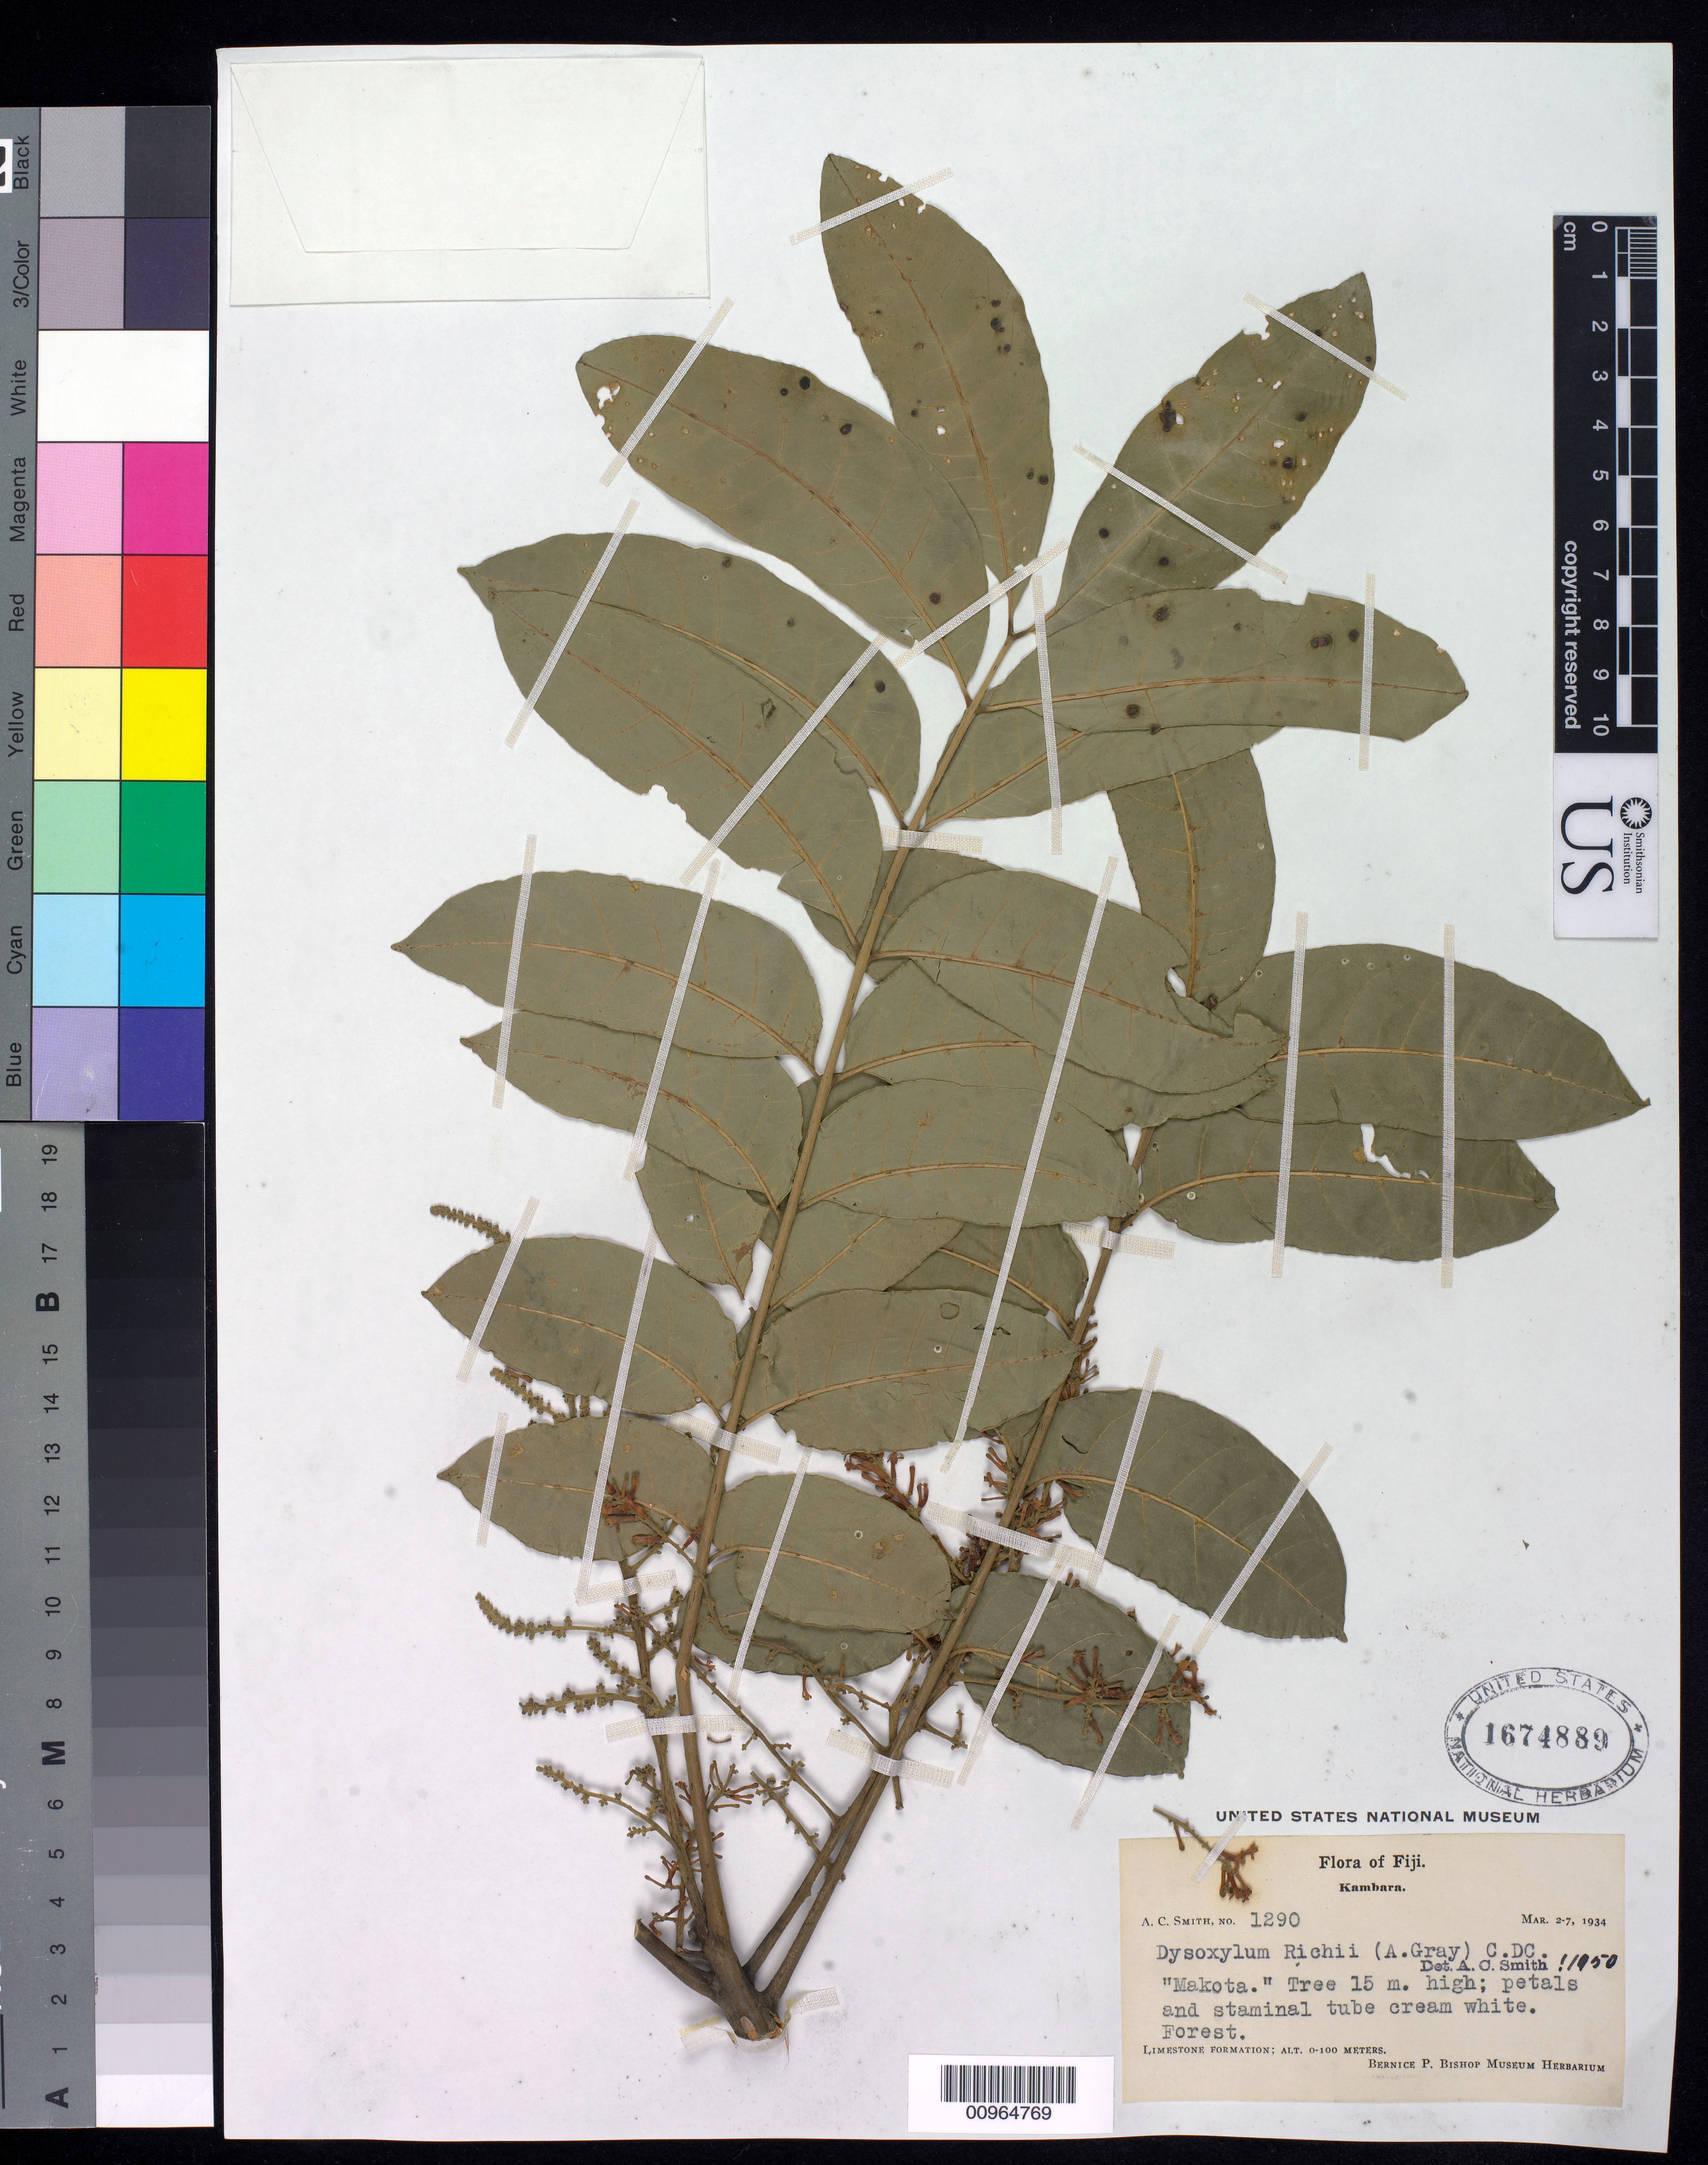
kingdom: Plantae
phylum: Tracheophyta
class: Magnoliopsida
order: Sapindales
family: Meliaceae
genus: Didymocheton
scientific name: Didymocheton alliaceus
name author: (G. Forst.) Mabb.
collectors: C. A. Smith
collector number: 1290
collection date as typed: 02 Mar 1934 to 07 Mar 1934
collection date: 1934-03-02/1934-03-07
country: Fiji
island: Kabara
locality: Forest; Limestone formation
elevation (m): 0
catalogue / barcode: US 1674889